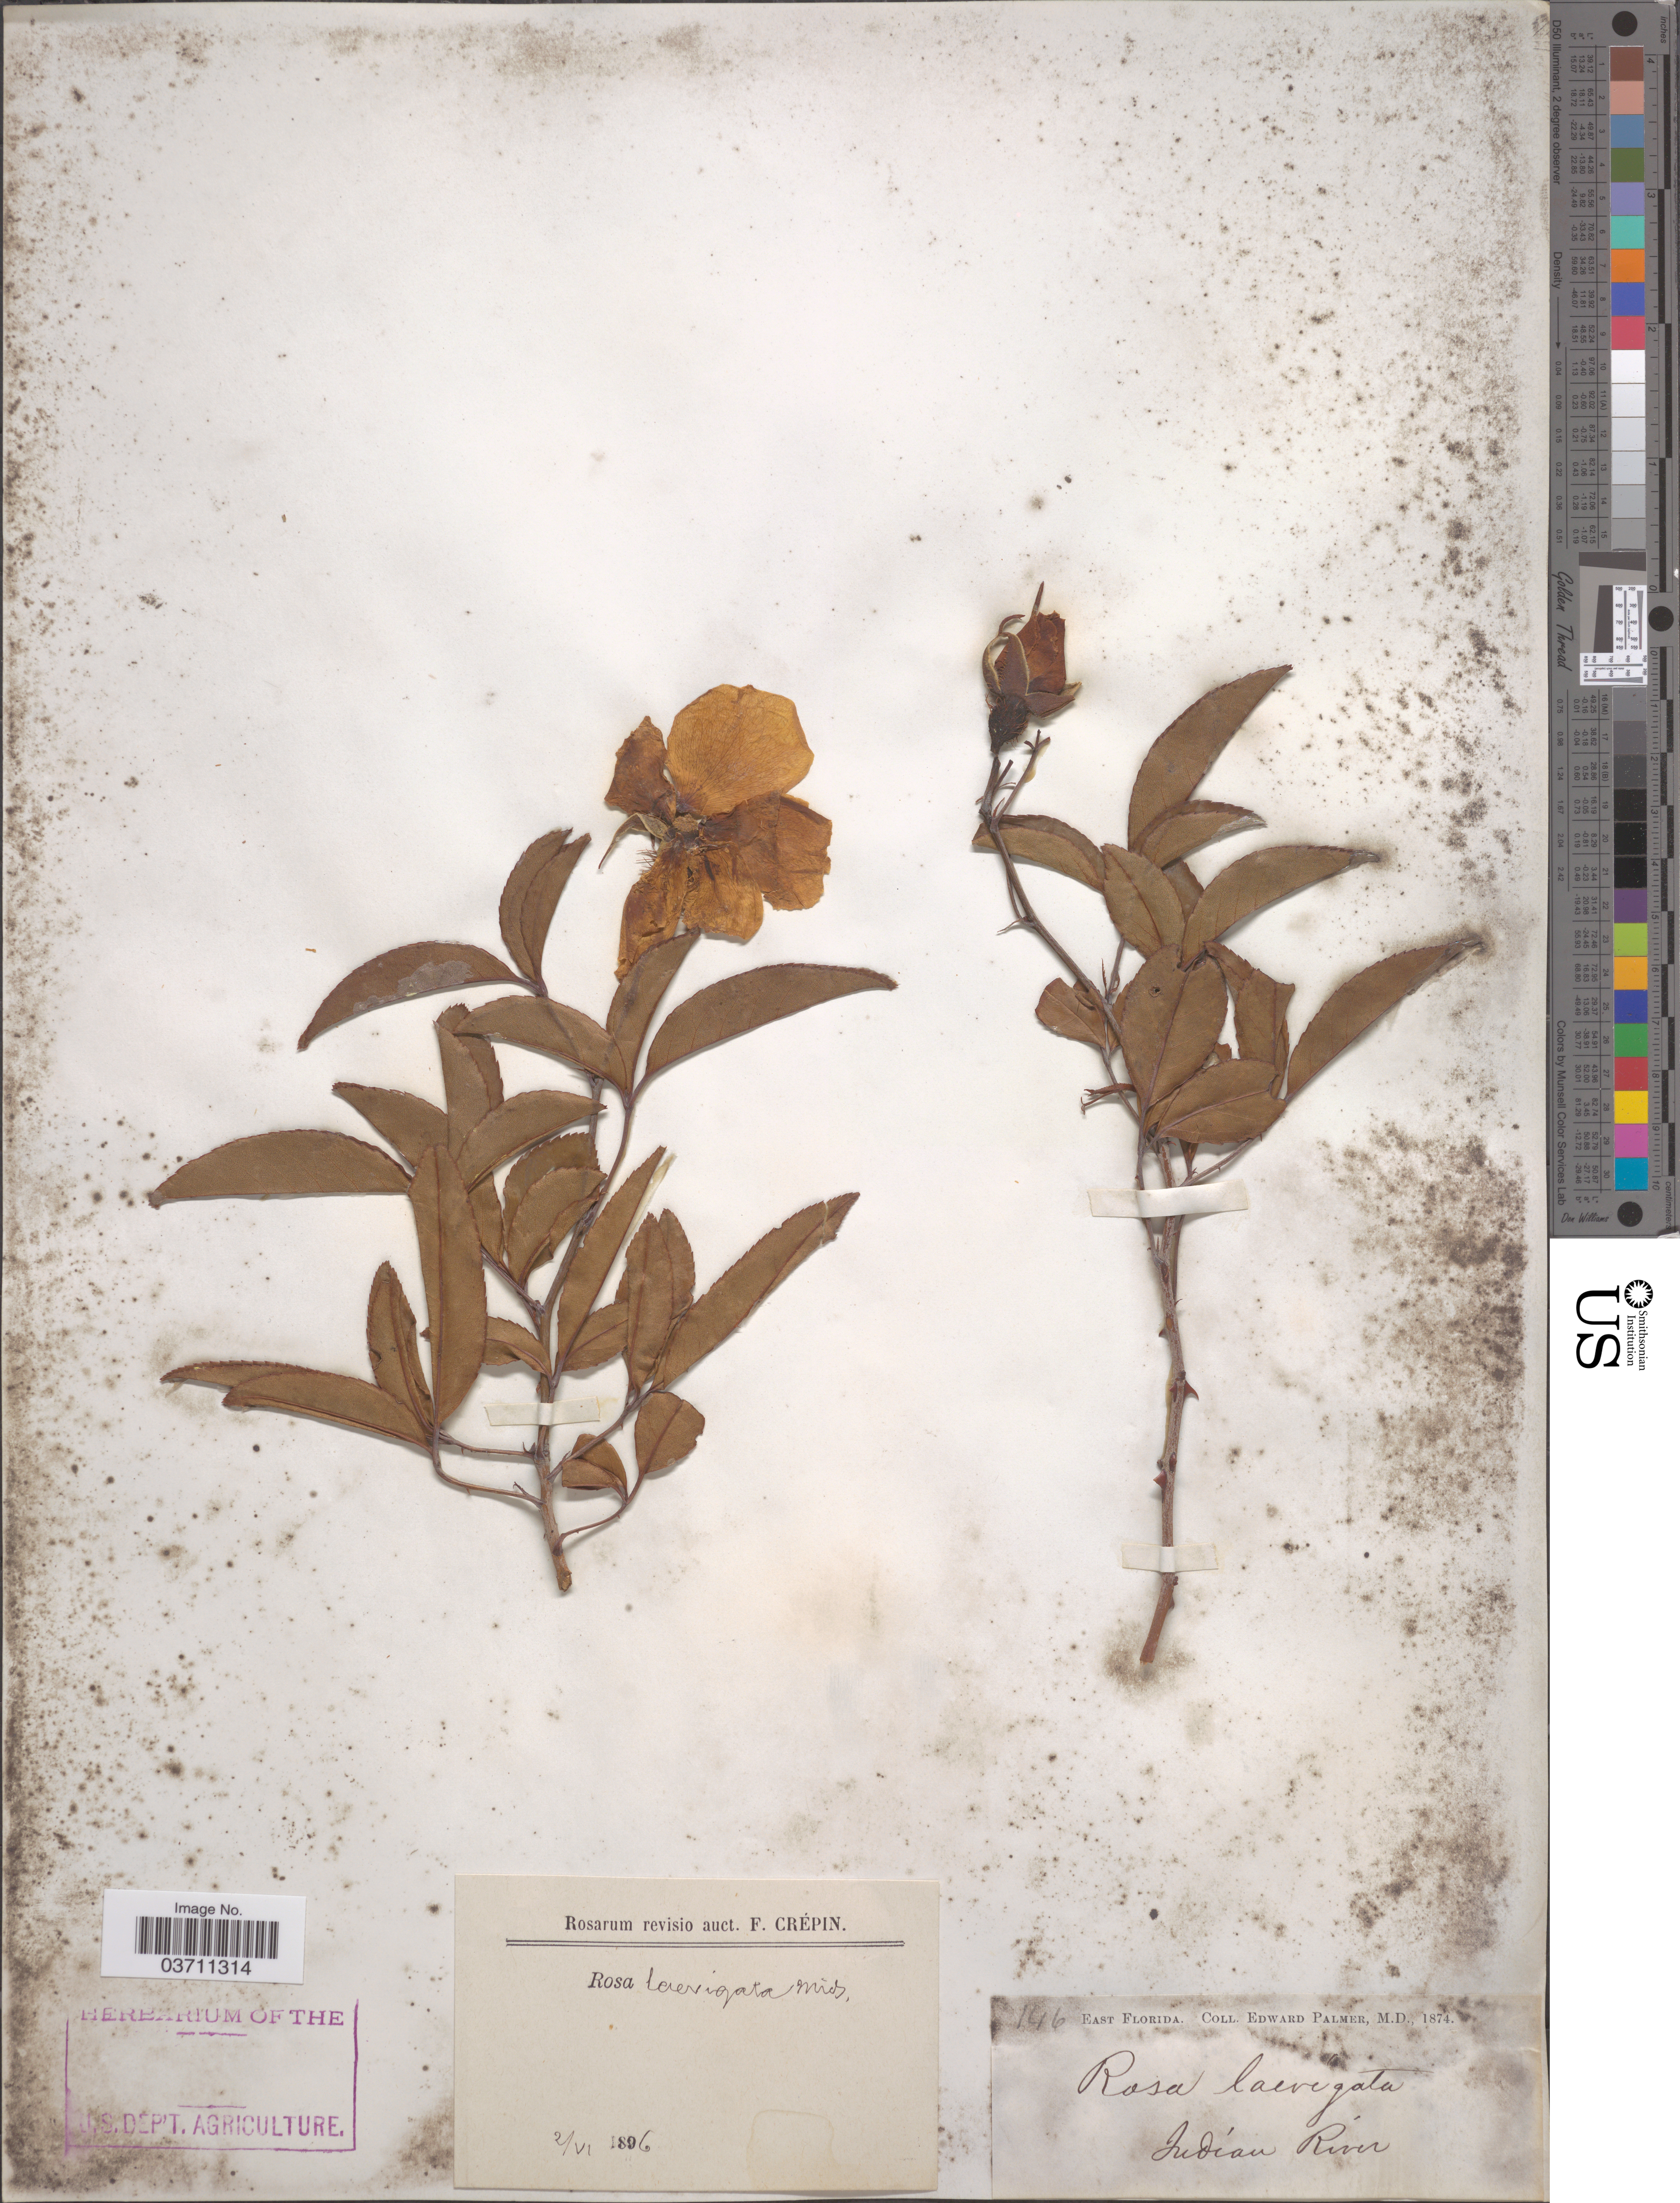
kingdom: Plantae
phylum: Tracheophyta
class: Magnoliopsida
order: Rosales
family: Rosaceae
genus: Rosa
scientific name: Rosa laevigata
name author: Michx.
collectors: E. Palmer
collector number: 146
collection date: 1874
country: United States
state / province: Florida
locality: East Florida. Indian River.